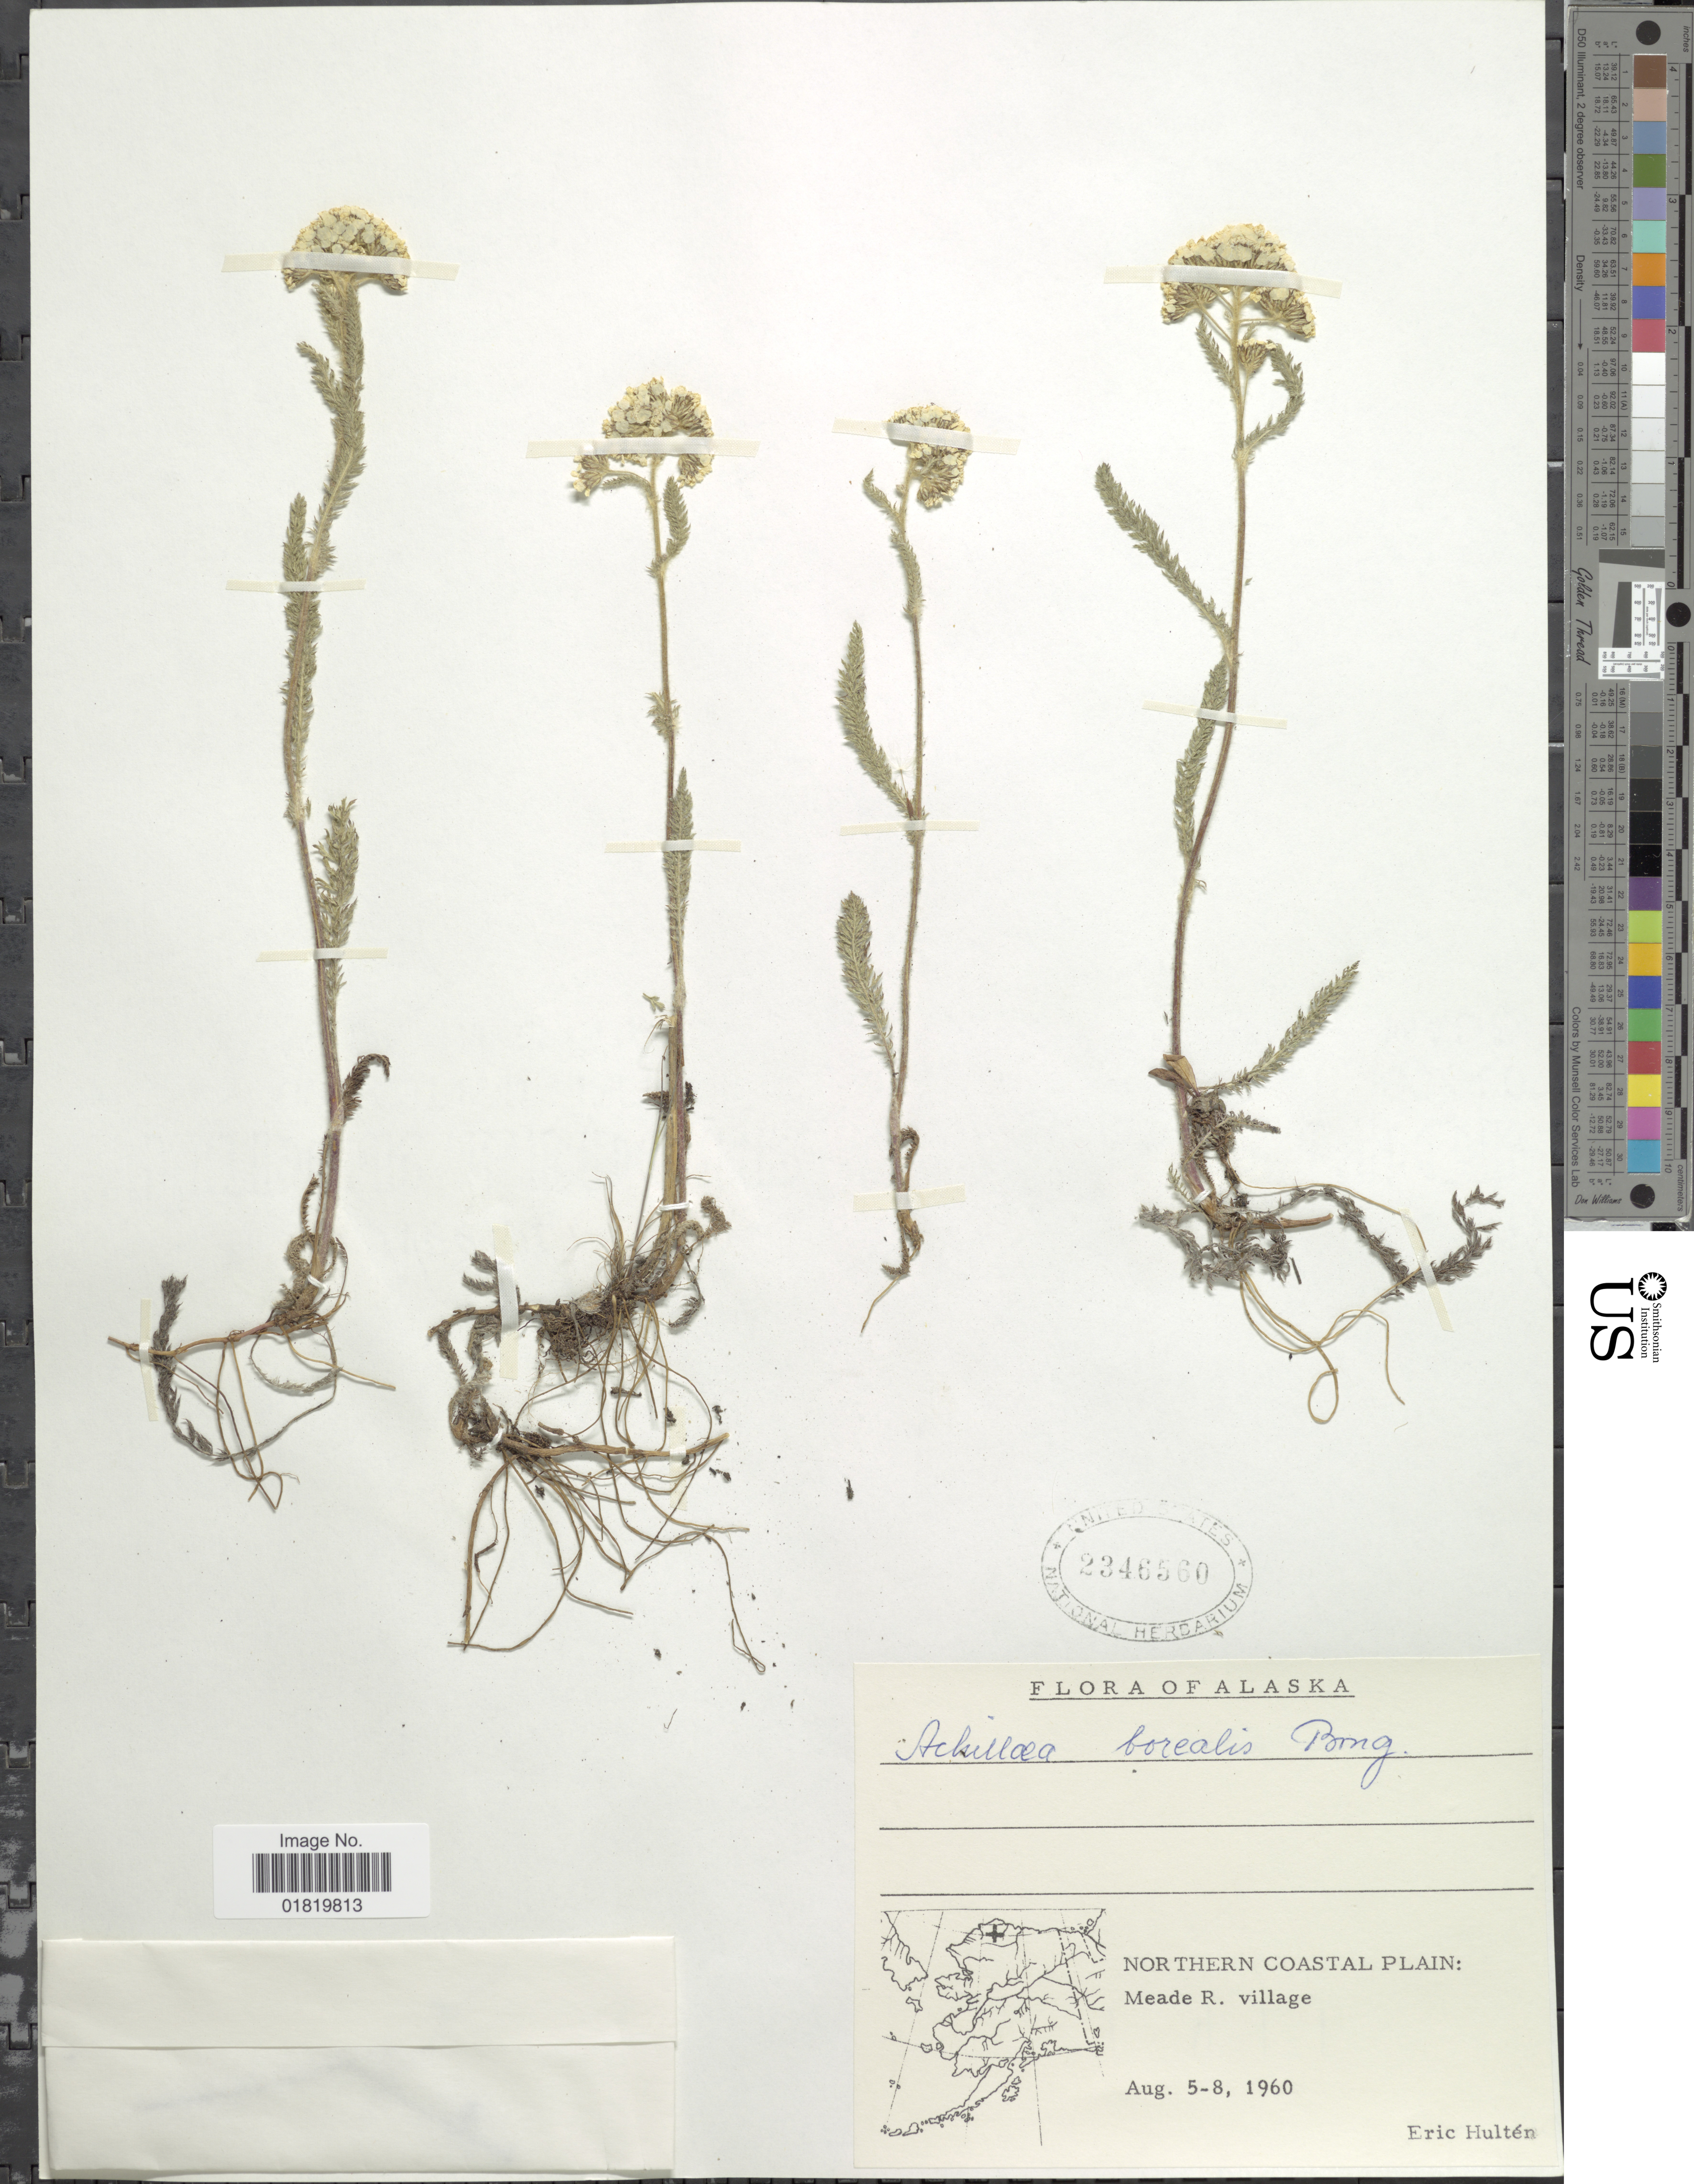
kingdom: Plantae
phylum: Tracheophyta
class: Magnoliopsida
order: Asterales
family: Asteraceae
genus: Achillea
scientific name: Achillea borealis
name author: Bong.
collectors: E. G. Hultén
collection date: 1960-08-05/1960-08-08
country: United States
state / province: Alaska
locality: Northern Coastal Plain: Meade R. village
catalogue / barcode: US 2346560